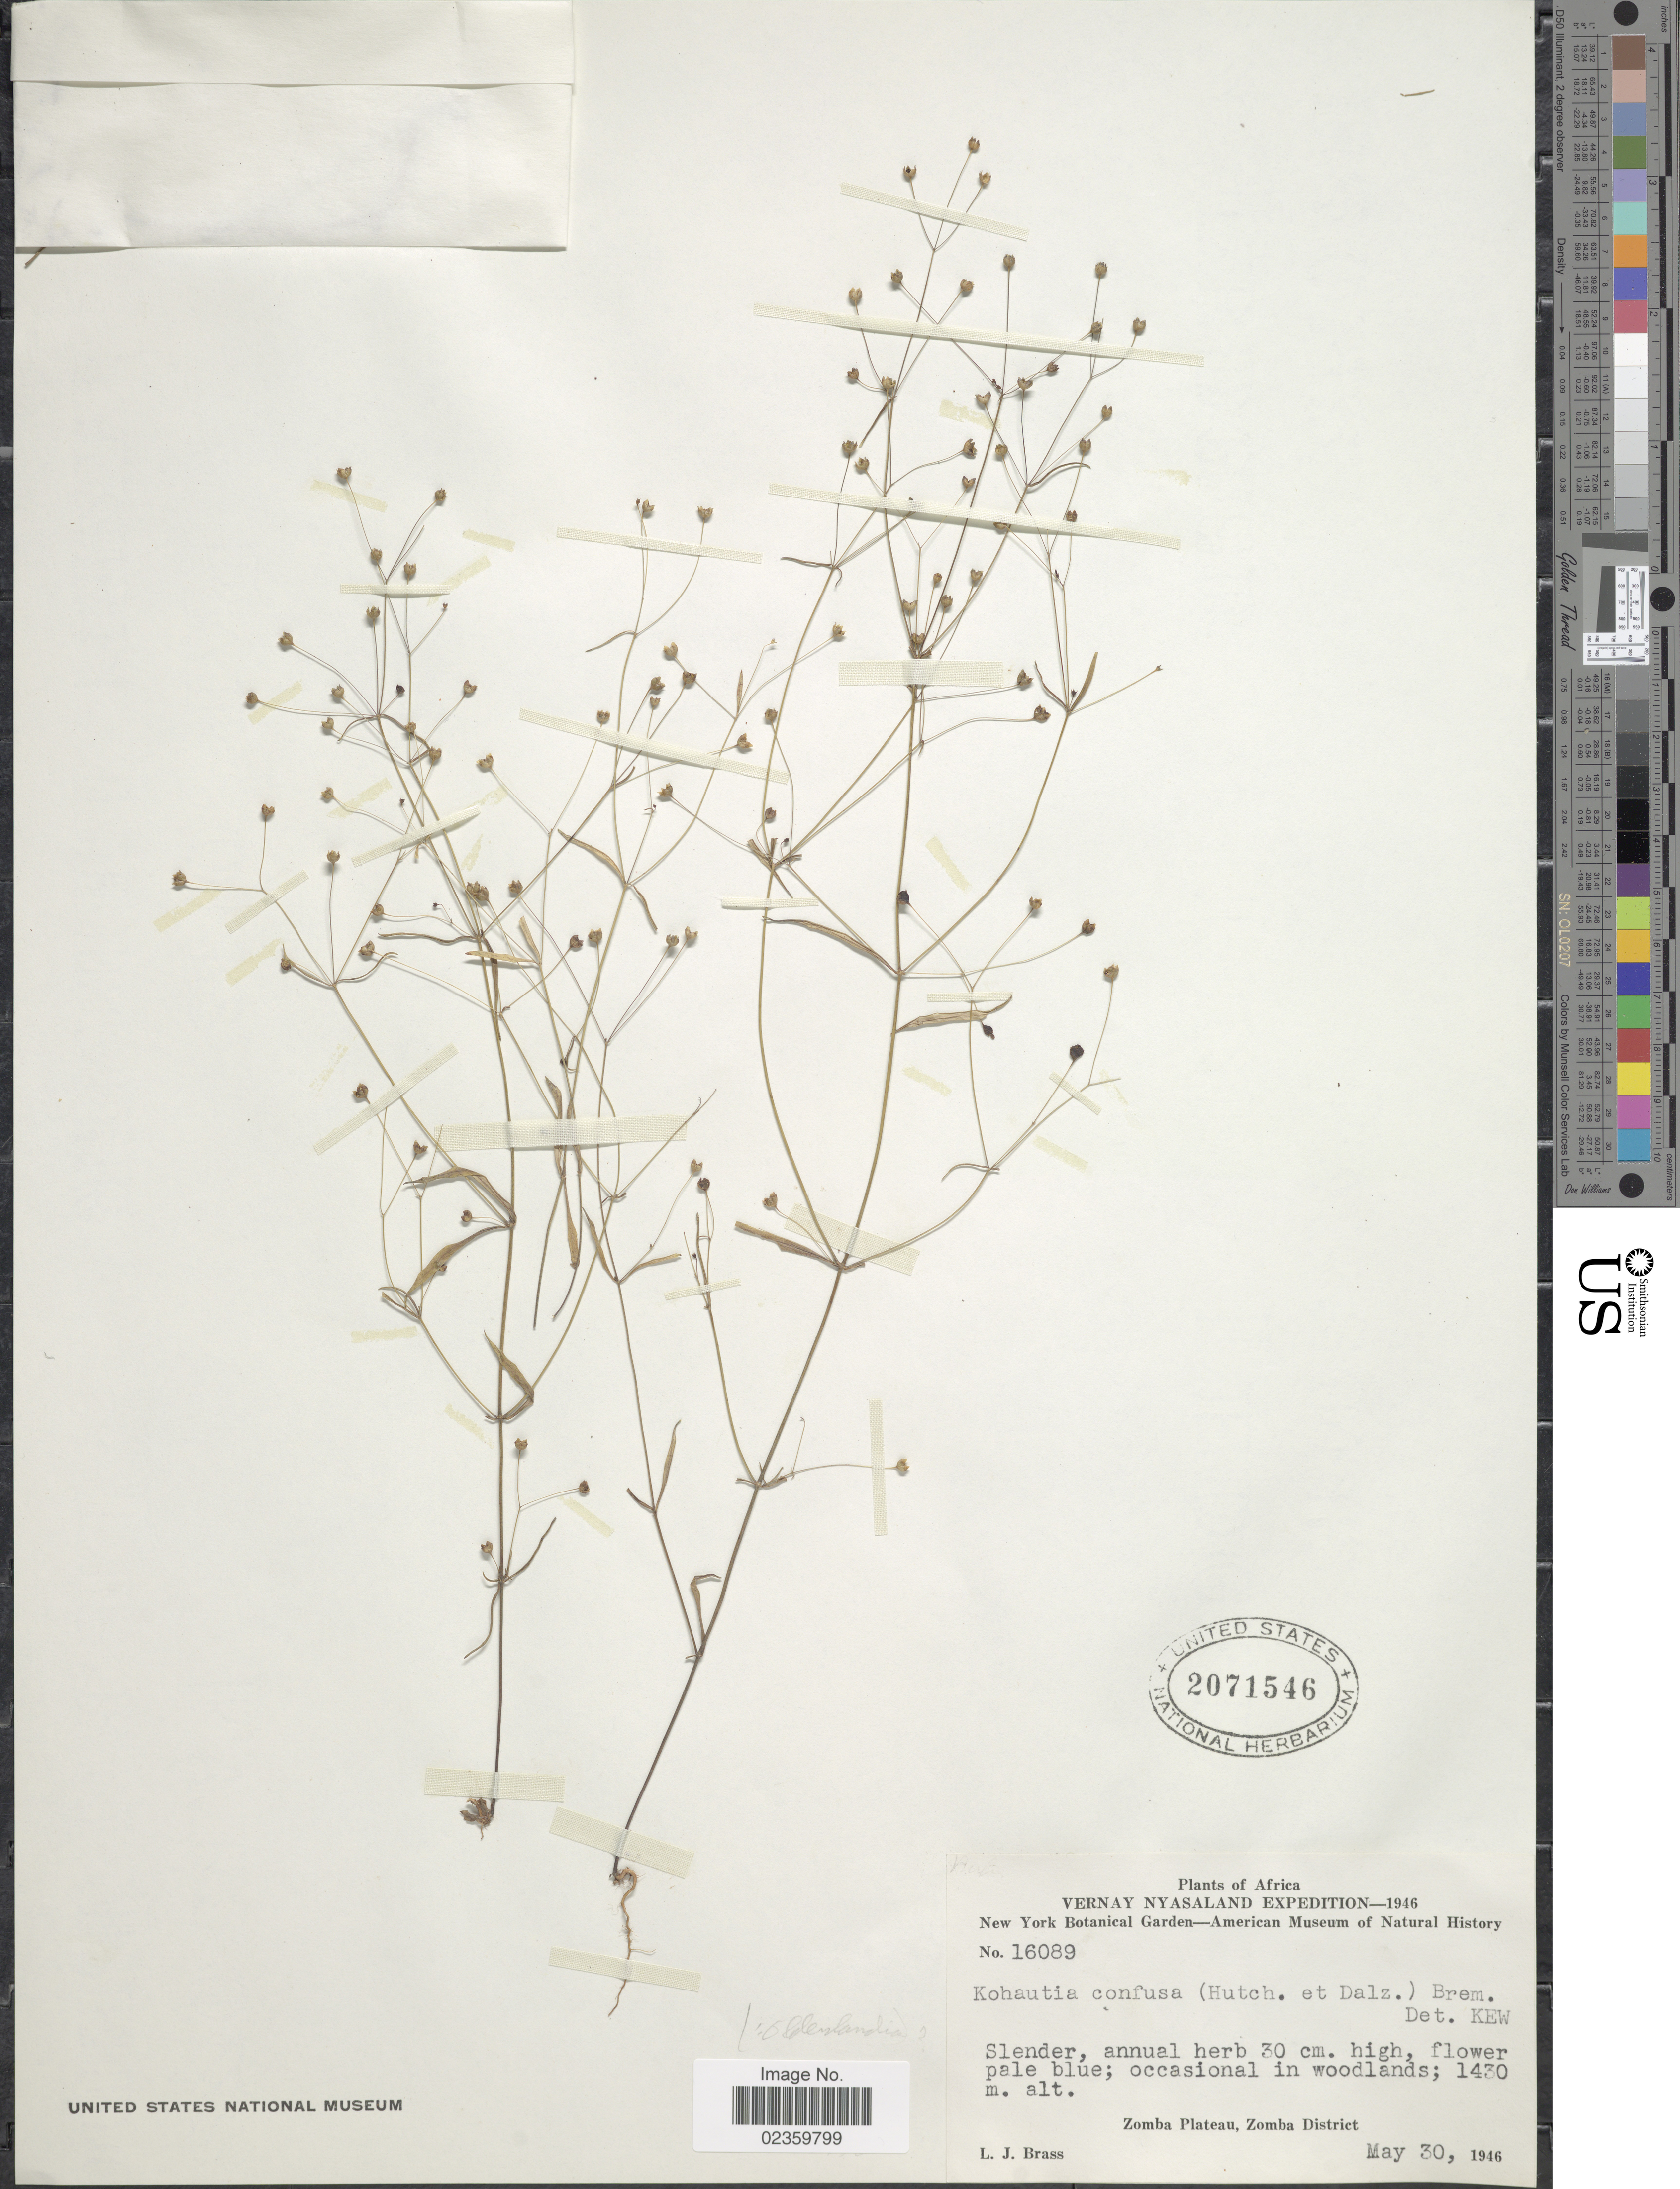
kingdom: Plantae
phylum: Tracheophyta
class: Magnoliopsida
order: Gentianales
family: Rubiaceae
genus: Kohautia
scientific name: Kohautia confusa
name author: (Hutch. & Dalziel) Bremek.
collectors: L. J. Brass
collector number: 16089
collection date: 1946-05-30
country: Malawi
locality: Vernay Nyasaland, Zomba Plateau, Zomba District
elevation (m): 1430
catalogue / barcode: US 2071546